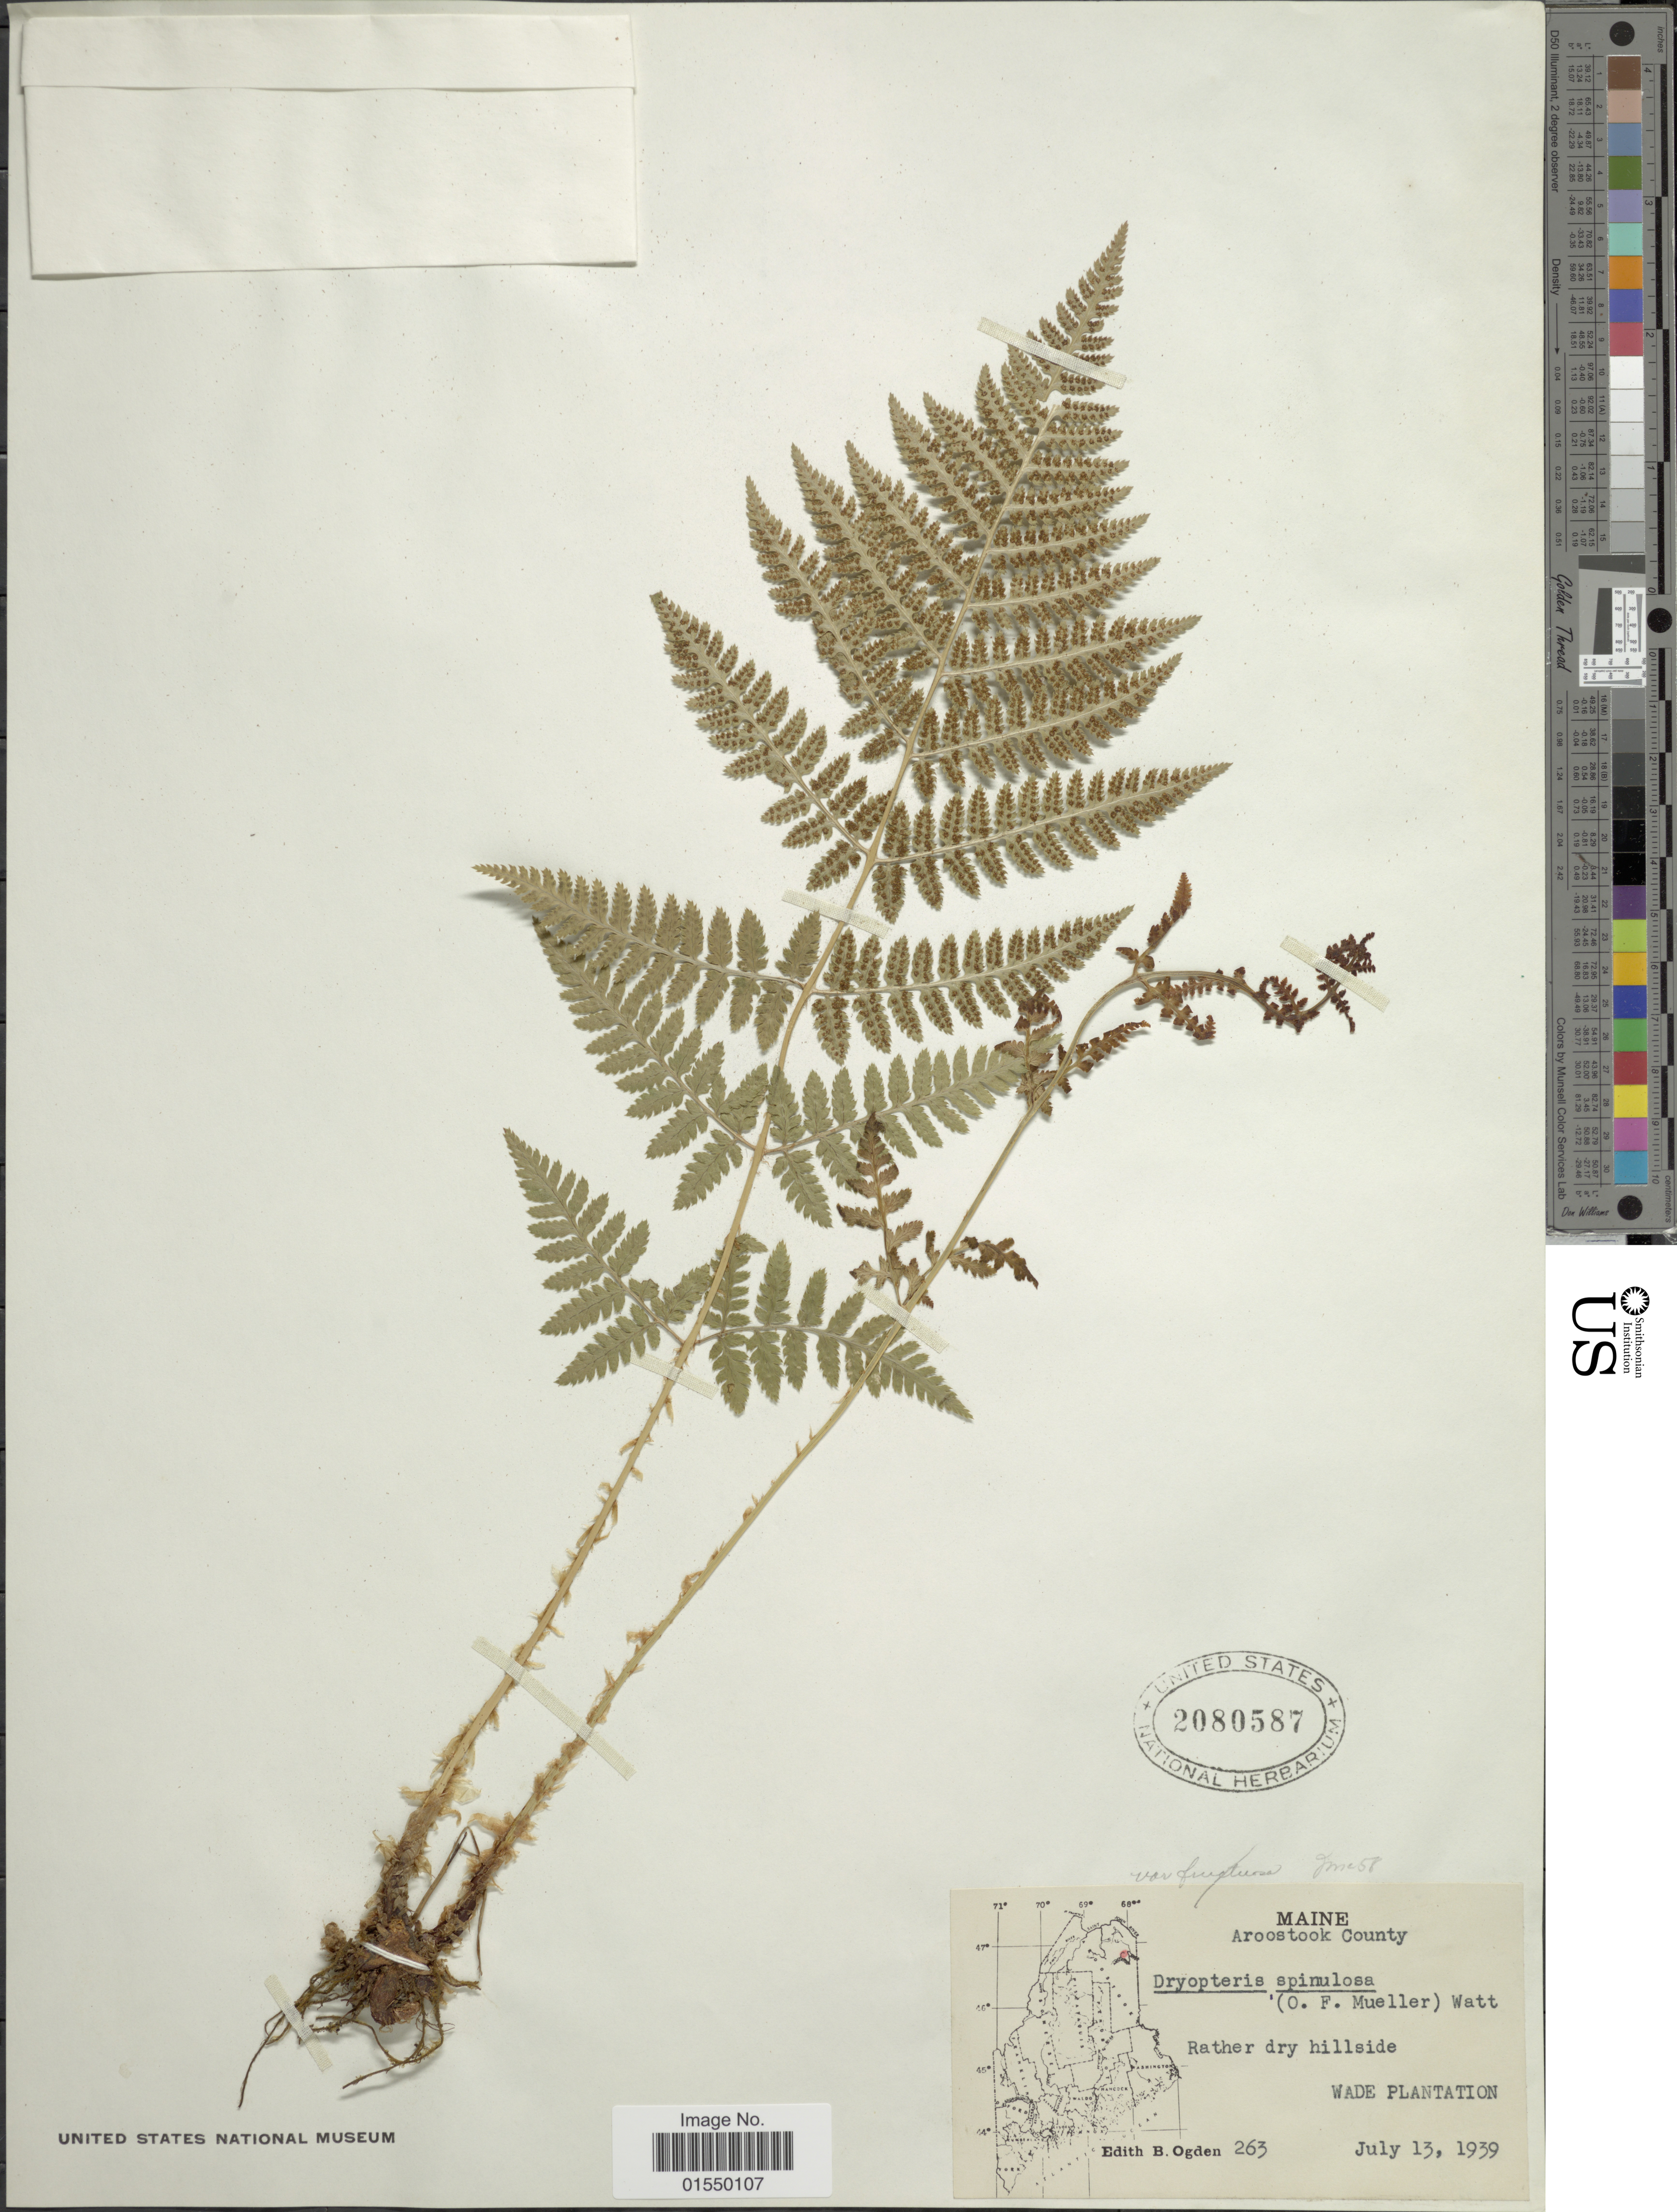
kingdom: Plantae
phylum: Tracheophyta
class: Polypodiopsida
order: Polypodiales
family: Dryopteridaceae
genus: Dryopteris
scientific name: Dryopteris carthusiana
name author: (Villars) H.P. Fuchs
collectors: E. Ogden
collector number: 263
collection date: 1939-07-13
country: United States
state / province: Maine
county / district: Aroostook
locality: Wade Plantation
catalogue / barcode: US 2080587